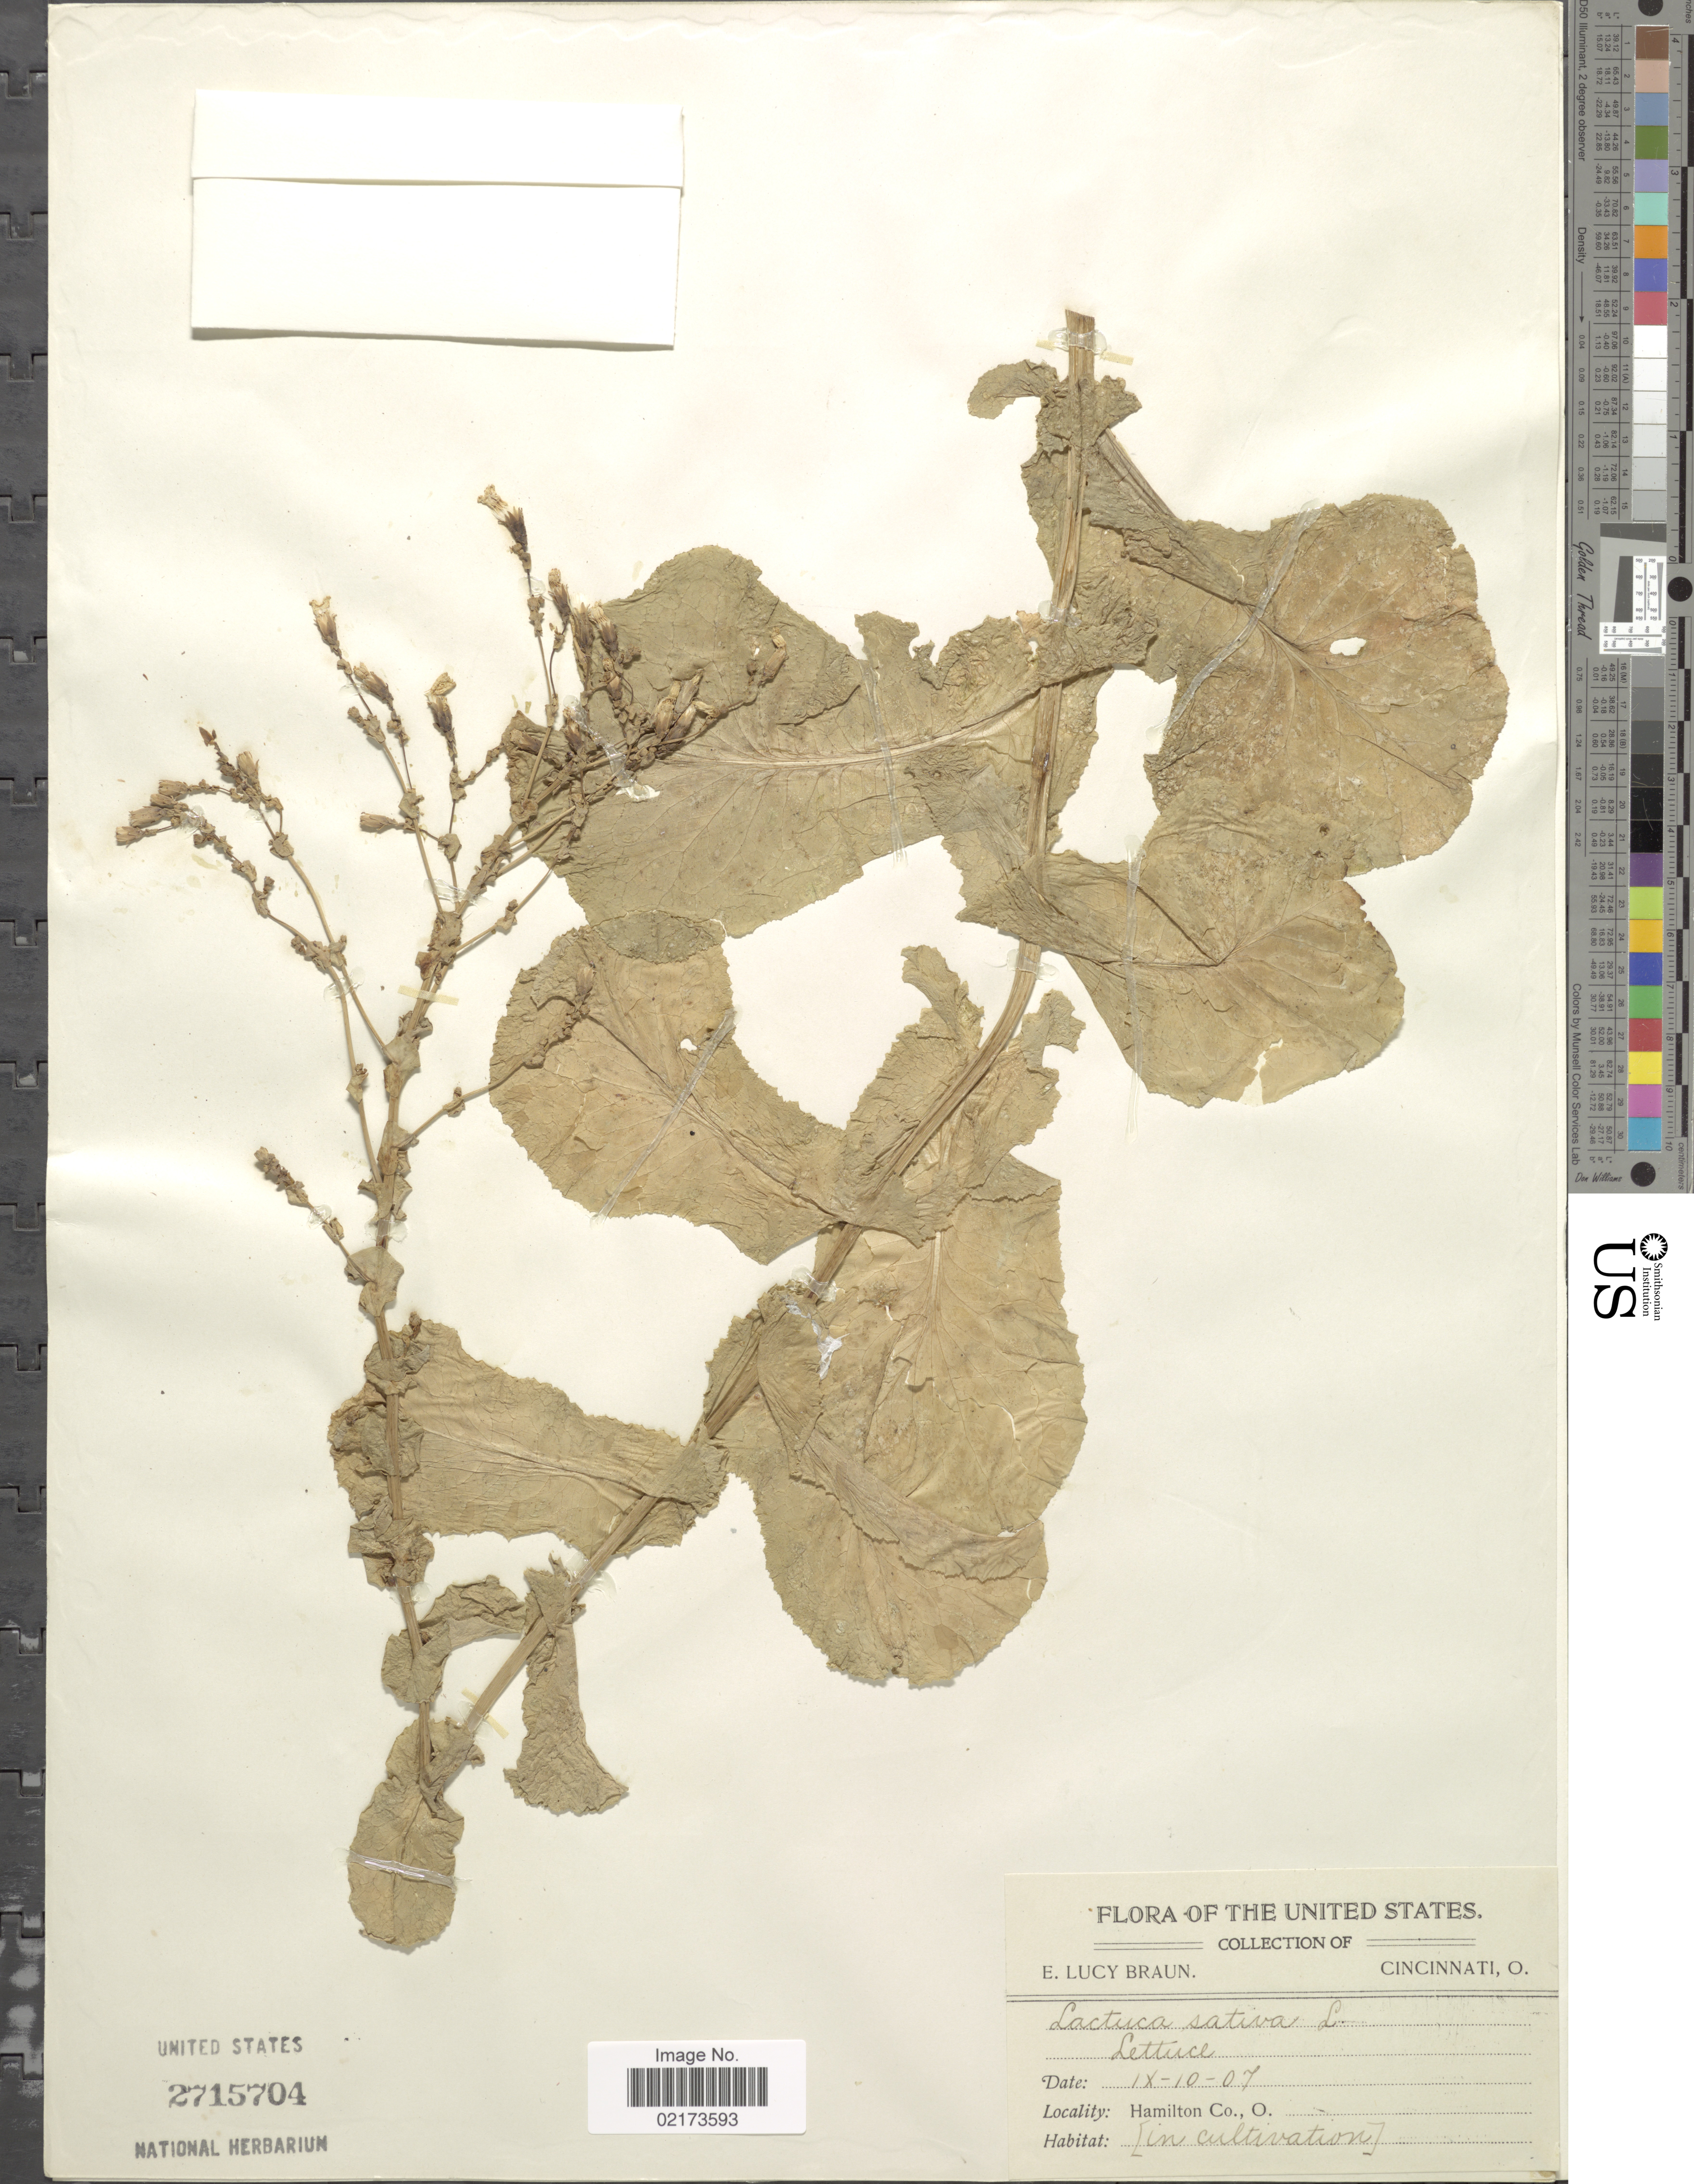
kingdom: Plantae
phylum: Tracheophyta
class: Magnoliopsida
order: Asterales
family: Asteraceae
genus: Lactuca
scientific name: Lactuca sativa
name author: L.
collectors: E. L. Braun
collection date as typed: Transcribed d/m/y: 10/9/07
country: United States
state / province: Ohio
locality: The United States, Hamilton Co., O.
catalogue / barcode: US 2715704